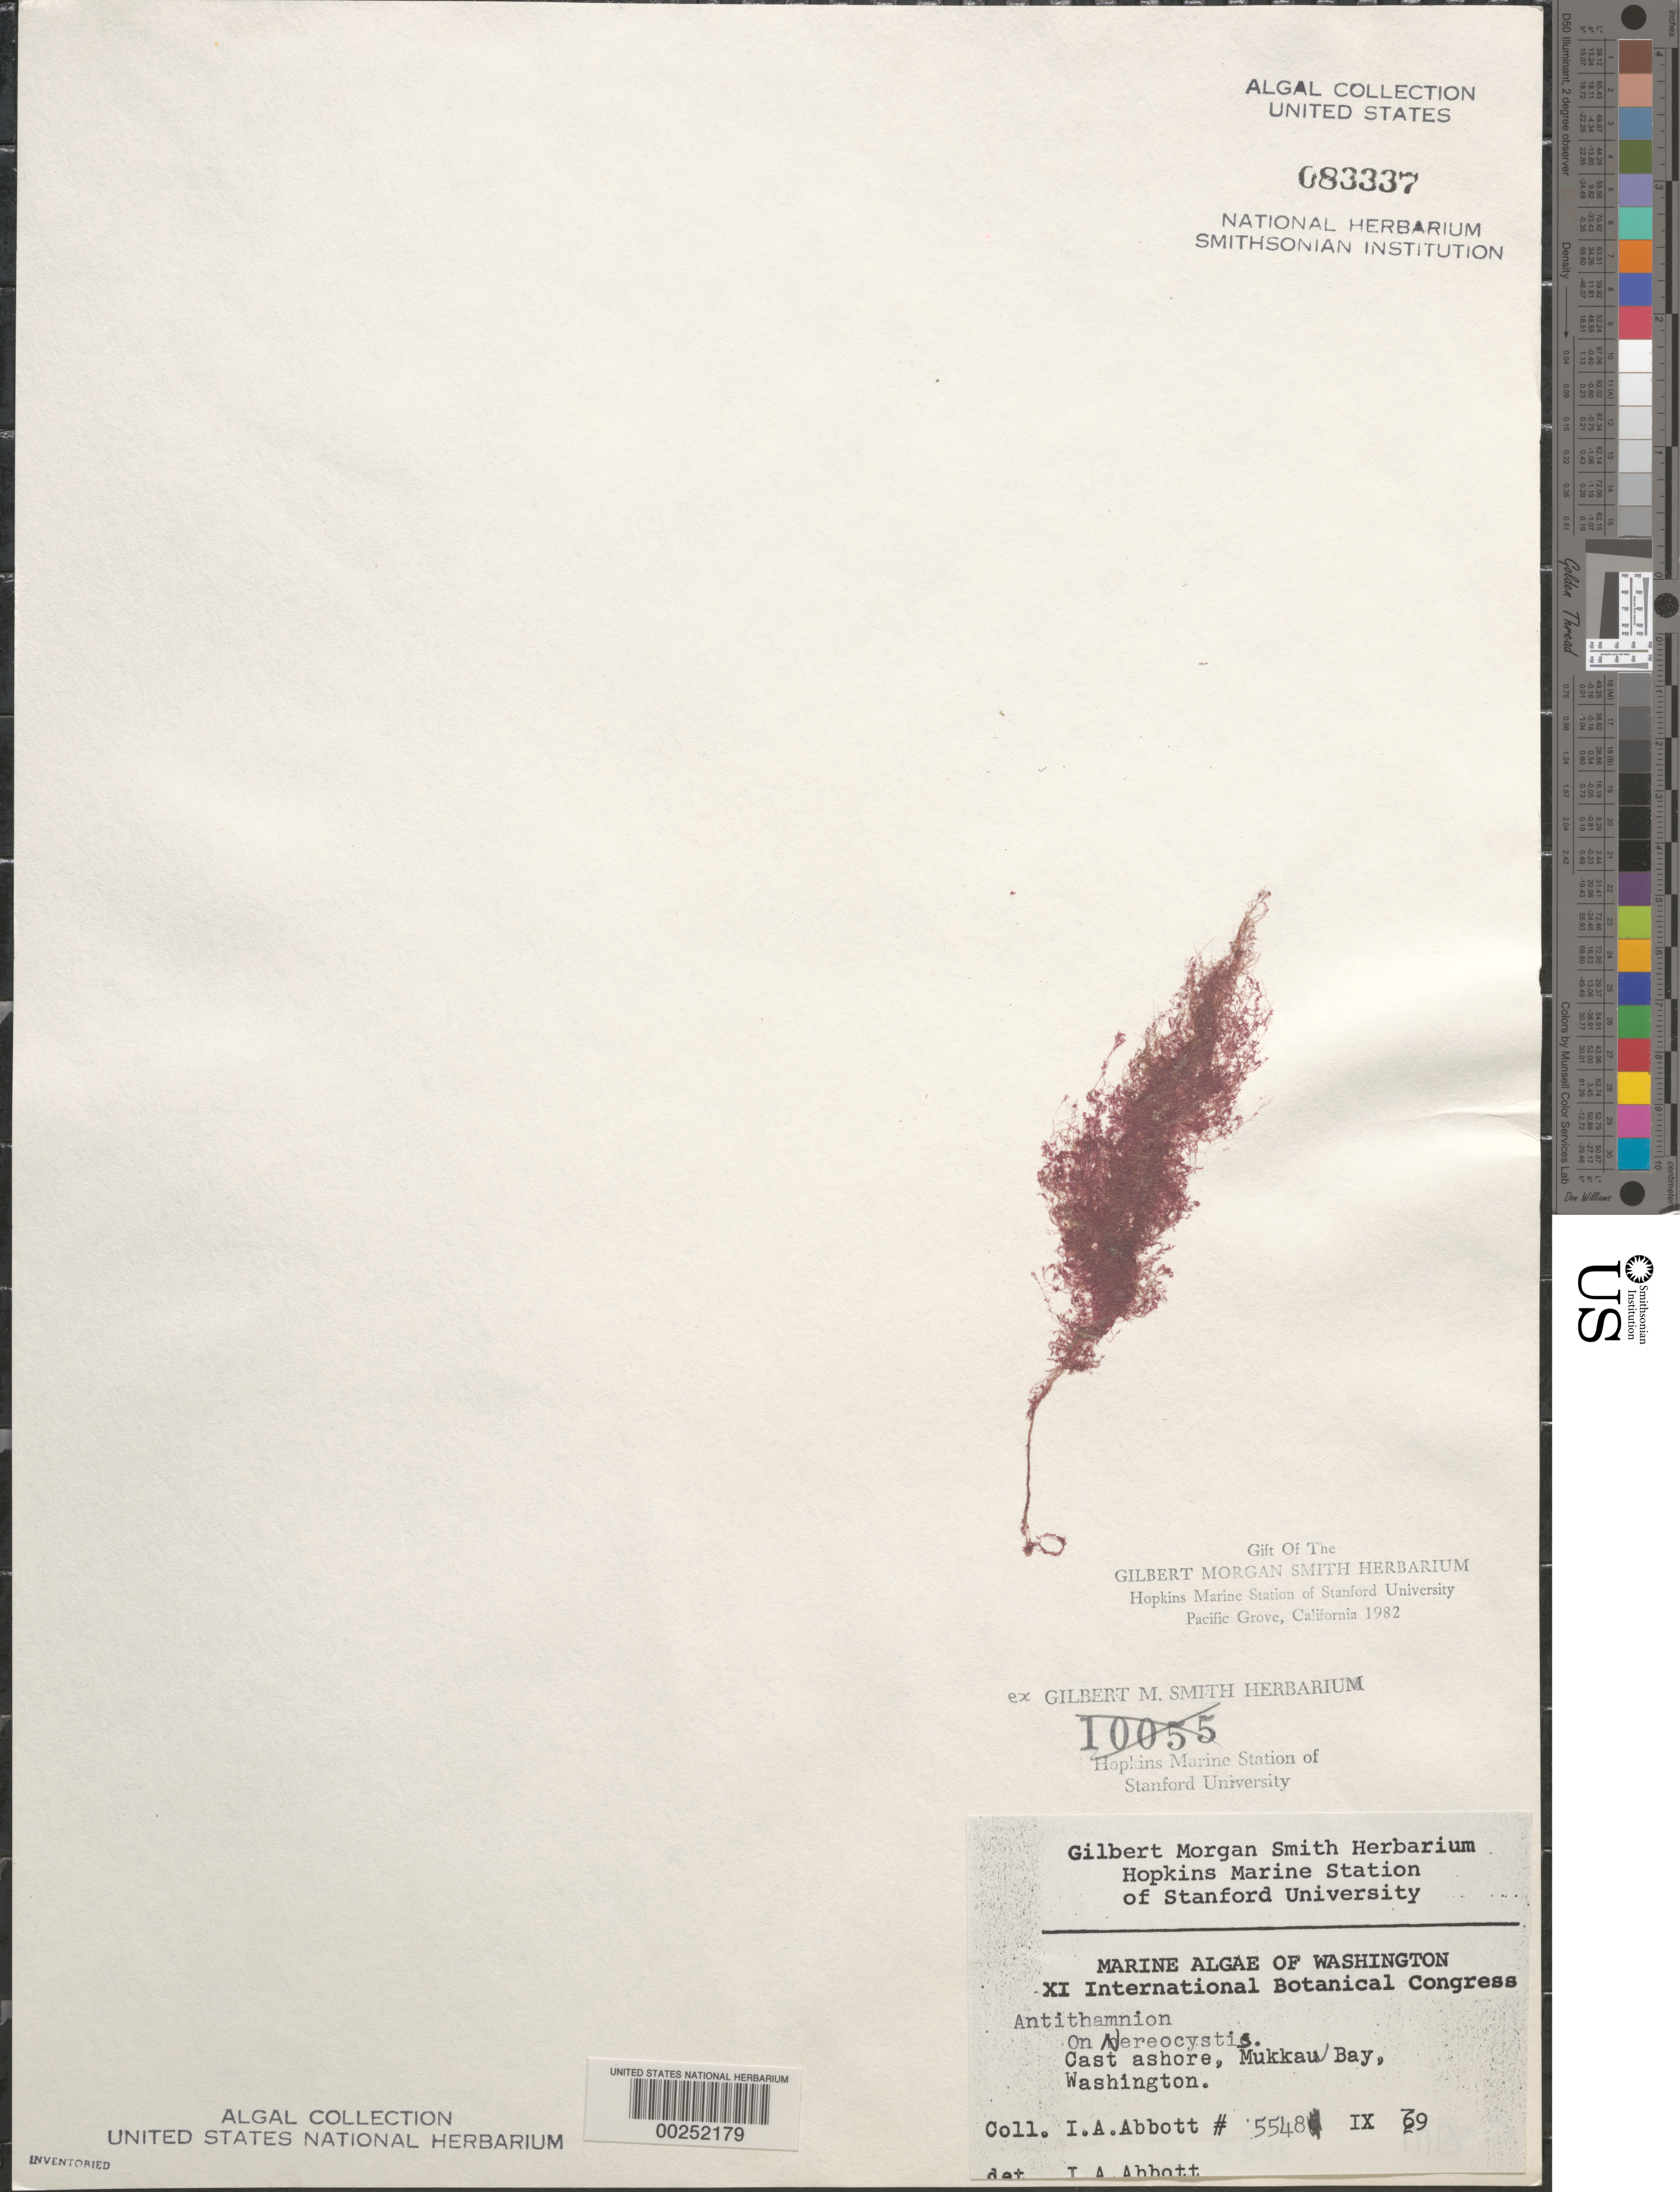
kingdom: Plantae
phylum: Rhodophyta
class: Florideophyceae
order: Ceramiales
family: Ceramiaceae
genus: Antithamnion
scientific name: Antithamnion sp.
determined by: Abbott, Isabella A.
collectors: I. A. Abbott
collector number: IAA 5548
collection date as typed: Sep 1969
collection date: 1969-09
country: United States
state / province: Washington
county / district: Clallam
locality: Mukkaw Bay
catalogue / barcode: US 83337